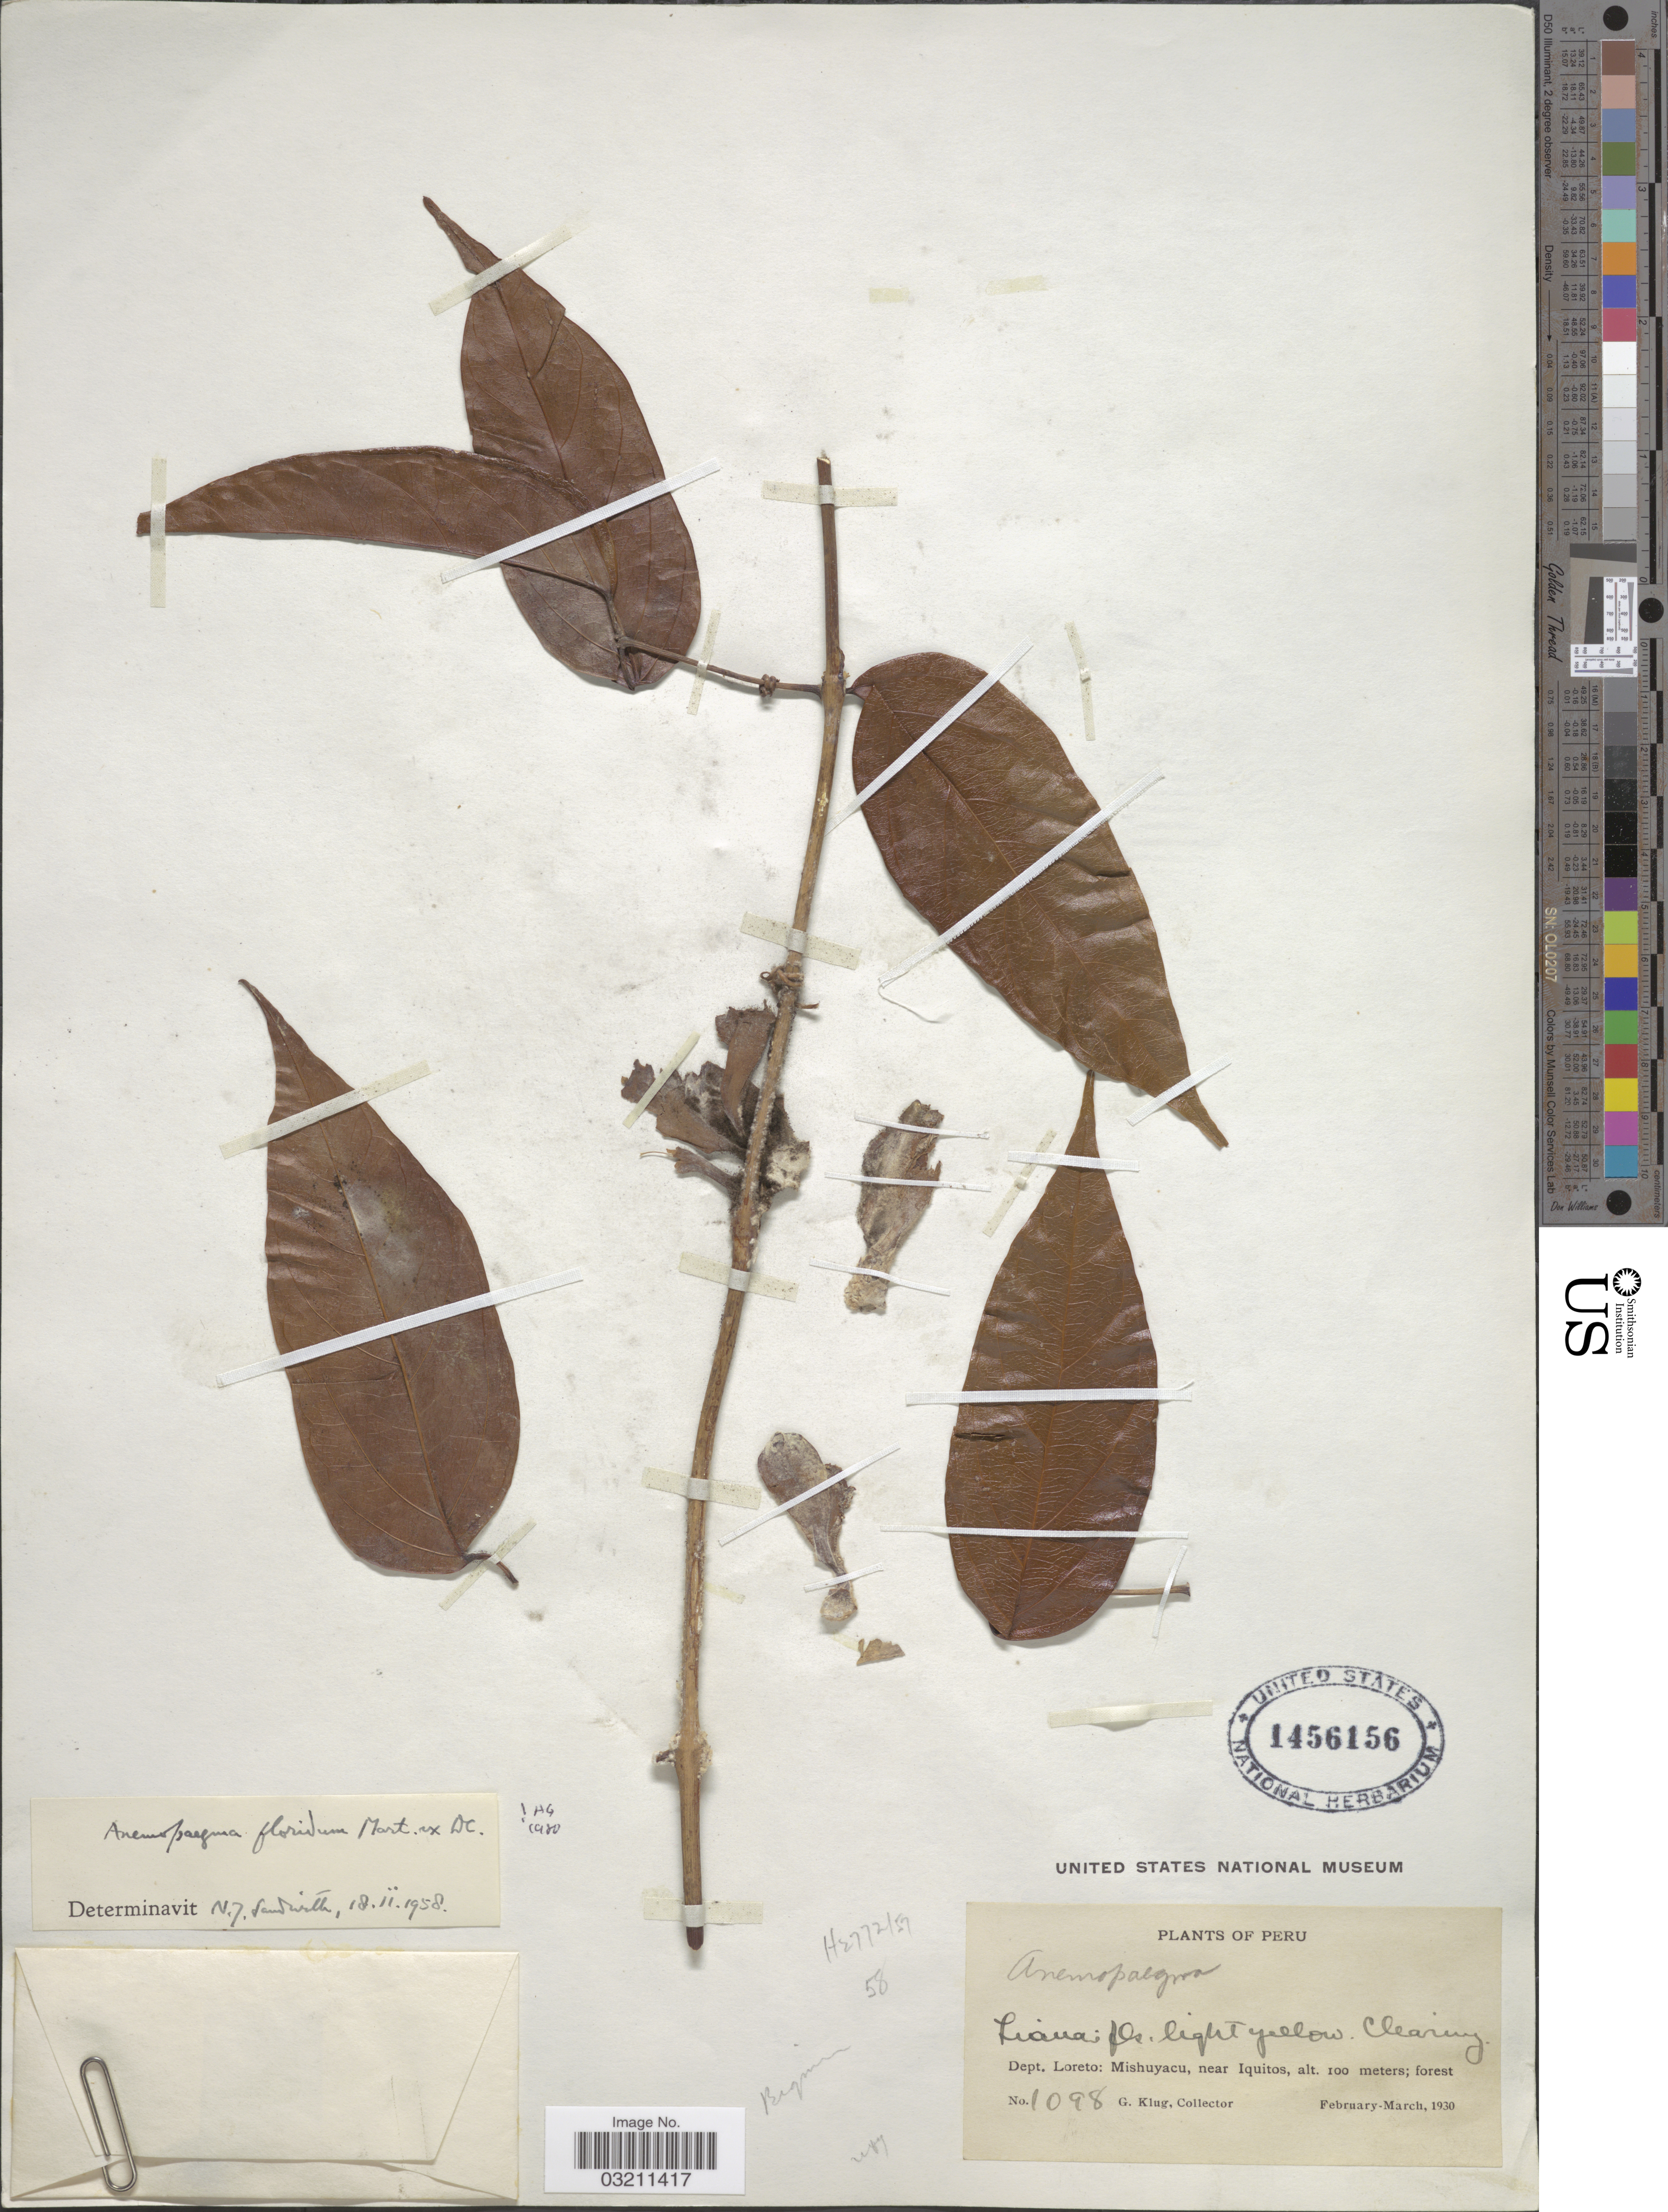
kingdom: Plantae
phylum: Tracheophyta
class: Magnoliopsida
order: Lamiales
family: Bignoniaceae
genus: Anemopaegma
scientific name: Anemopaegma floridum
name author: Mart. ex DC.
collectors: G. Klug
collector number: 1098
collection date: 1930-02/1930-03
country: Peru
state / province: Loreto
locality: Dept. Loreto: Mishuyacu, near Iquitos.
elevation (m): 100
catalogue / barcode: US 1456156